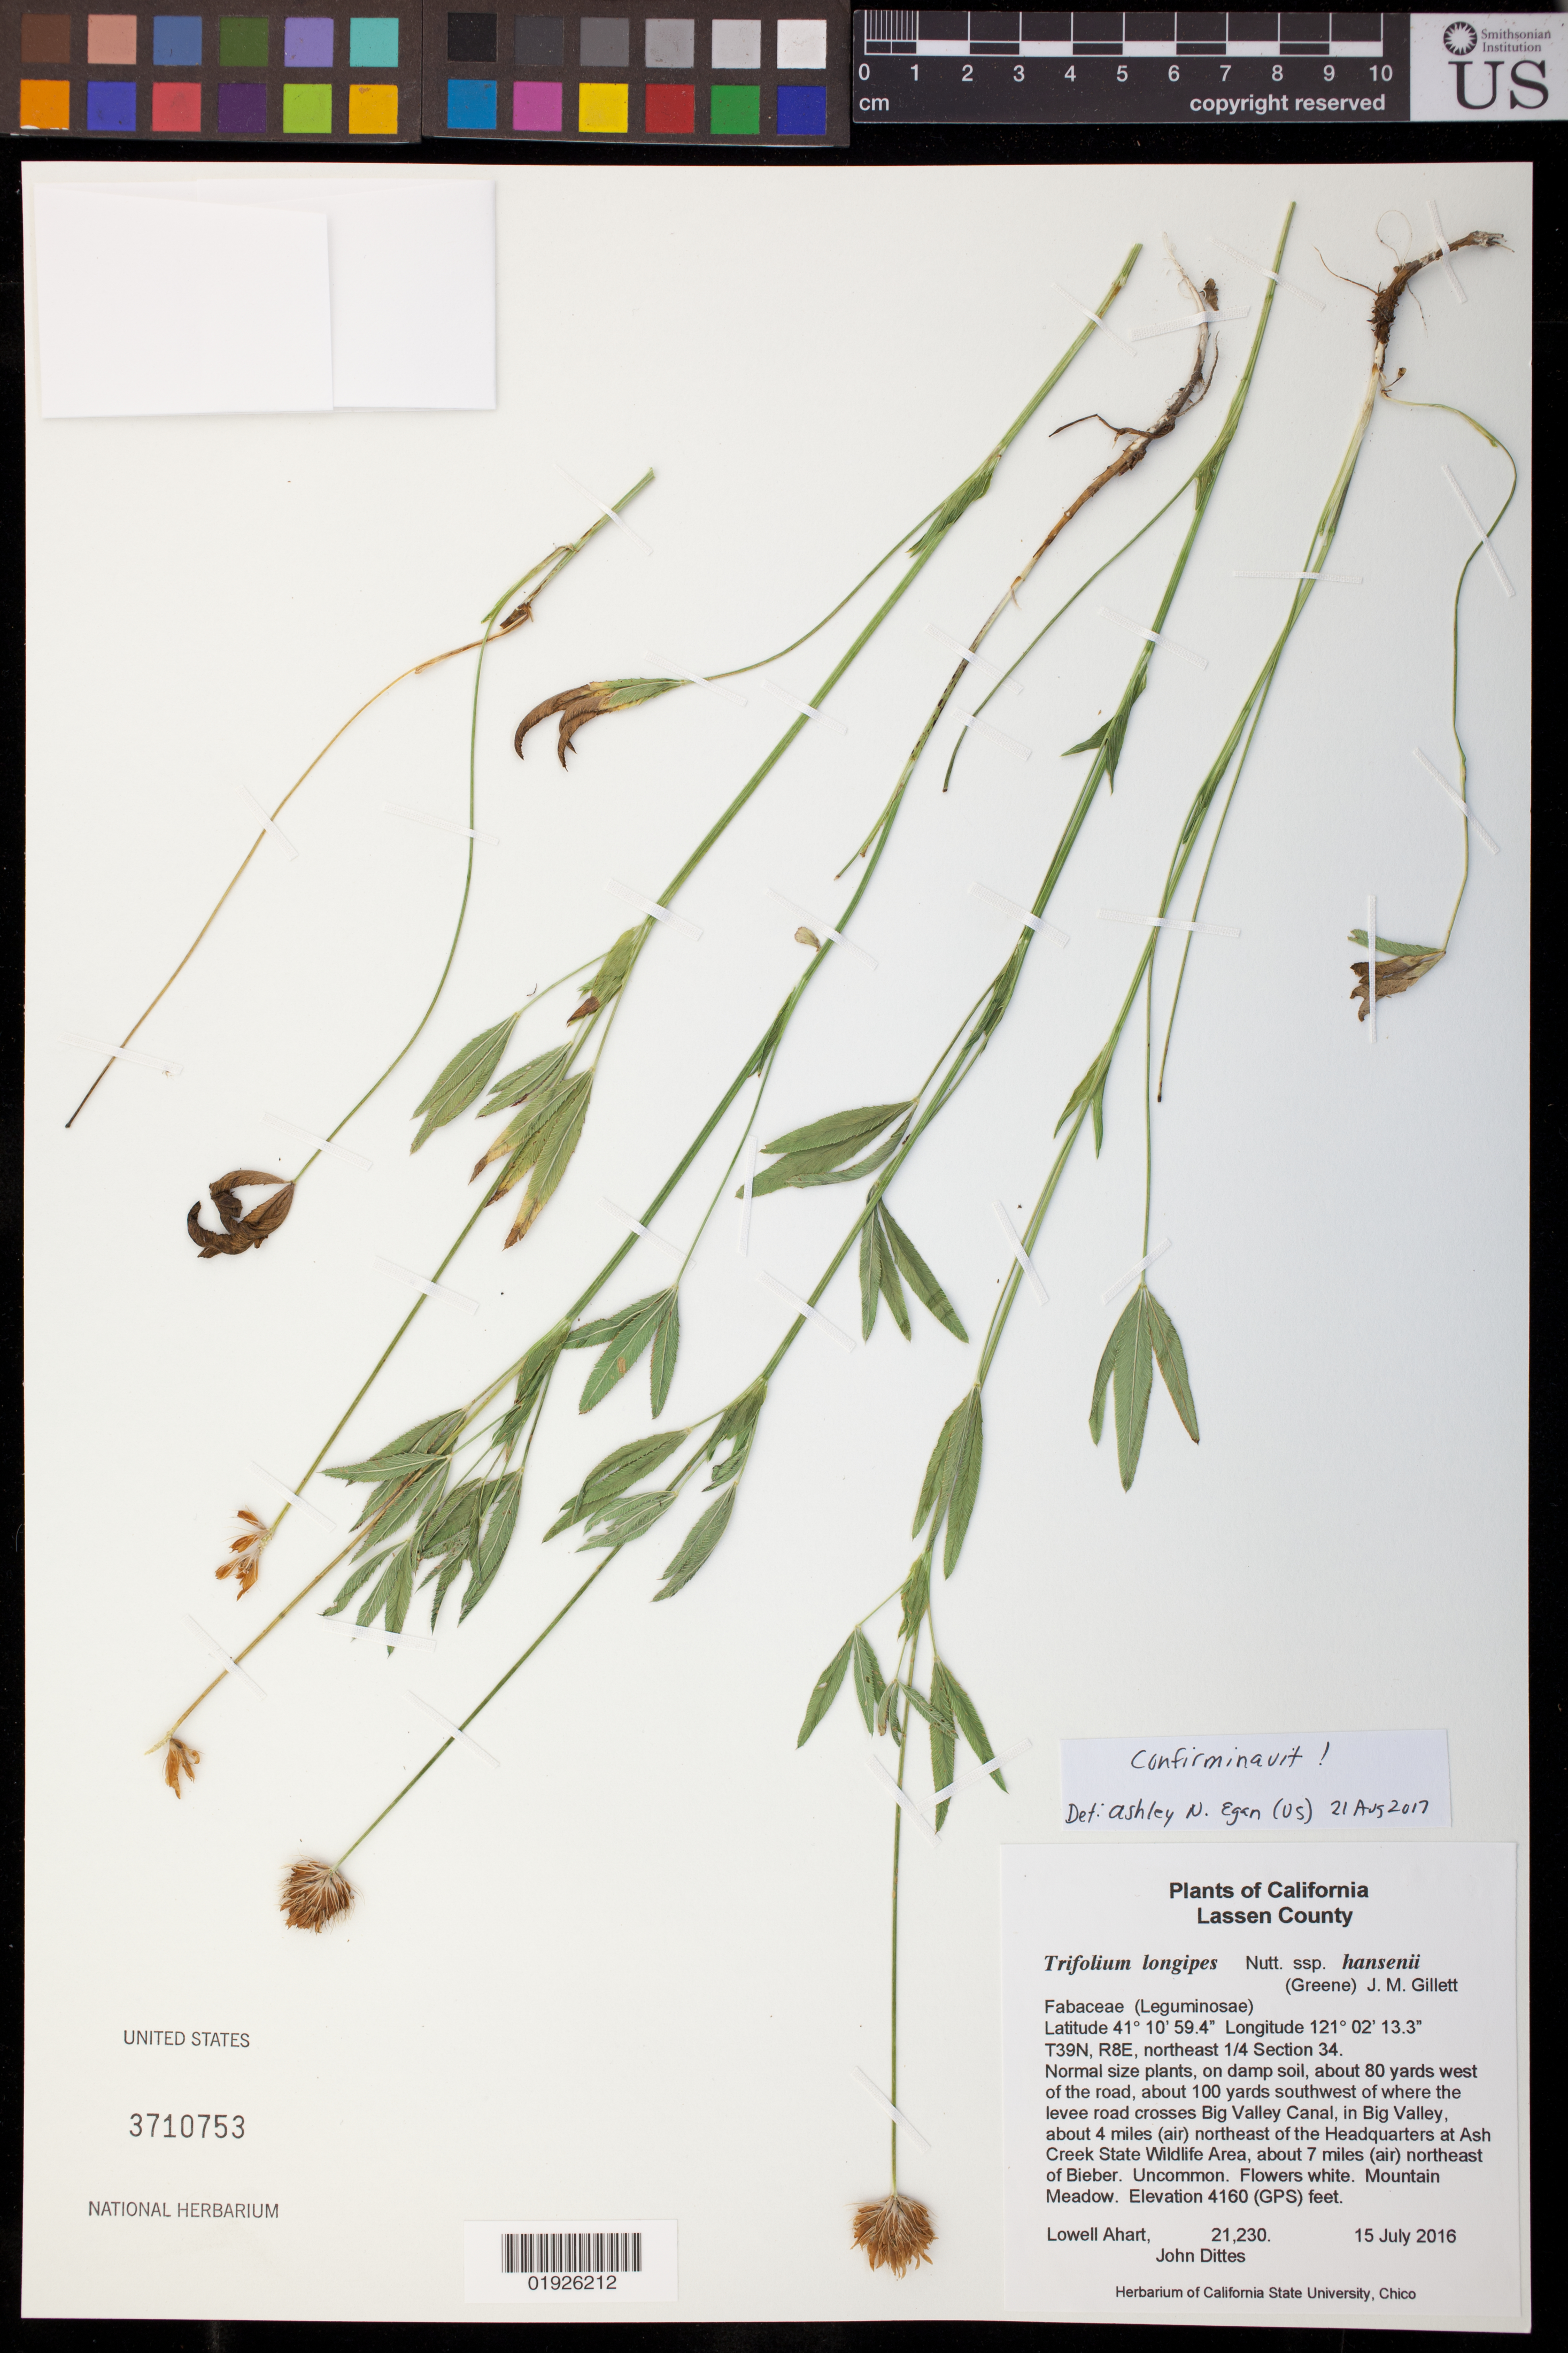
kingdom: Plantae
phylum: Tracheophyta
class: Magnoliopsida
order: Fabales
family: Fabaceae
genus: Trifolium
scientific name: Trifolium longipes subsp. hansenii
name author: (Greene) J.M. Gillett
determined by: Egan, Ashley N., (US), Smithsonian Institution - National Museum of Natural History (UNITED STATES)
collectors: L. Ahart & J. Dittes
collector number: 21230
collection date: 2016-07-15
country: United States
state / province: California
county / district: Lassen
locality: T39N, R8E, northeast 1/4 section 34. About 80 yards west of the road and about 100 yards southwest of where the levee road crosses Big Valley Canal, in Big Valley, about 4 miles (air) northeast of the Headquarters at Ash Creek State Wildlife Area, about 7 miles (air) northeast of Bieber.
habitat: Mountain meadow, on damp soil.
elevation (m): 1268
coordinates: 41 10 59.4, 121 02 13.3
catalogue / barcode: US 3710753